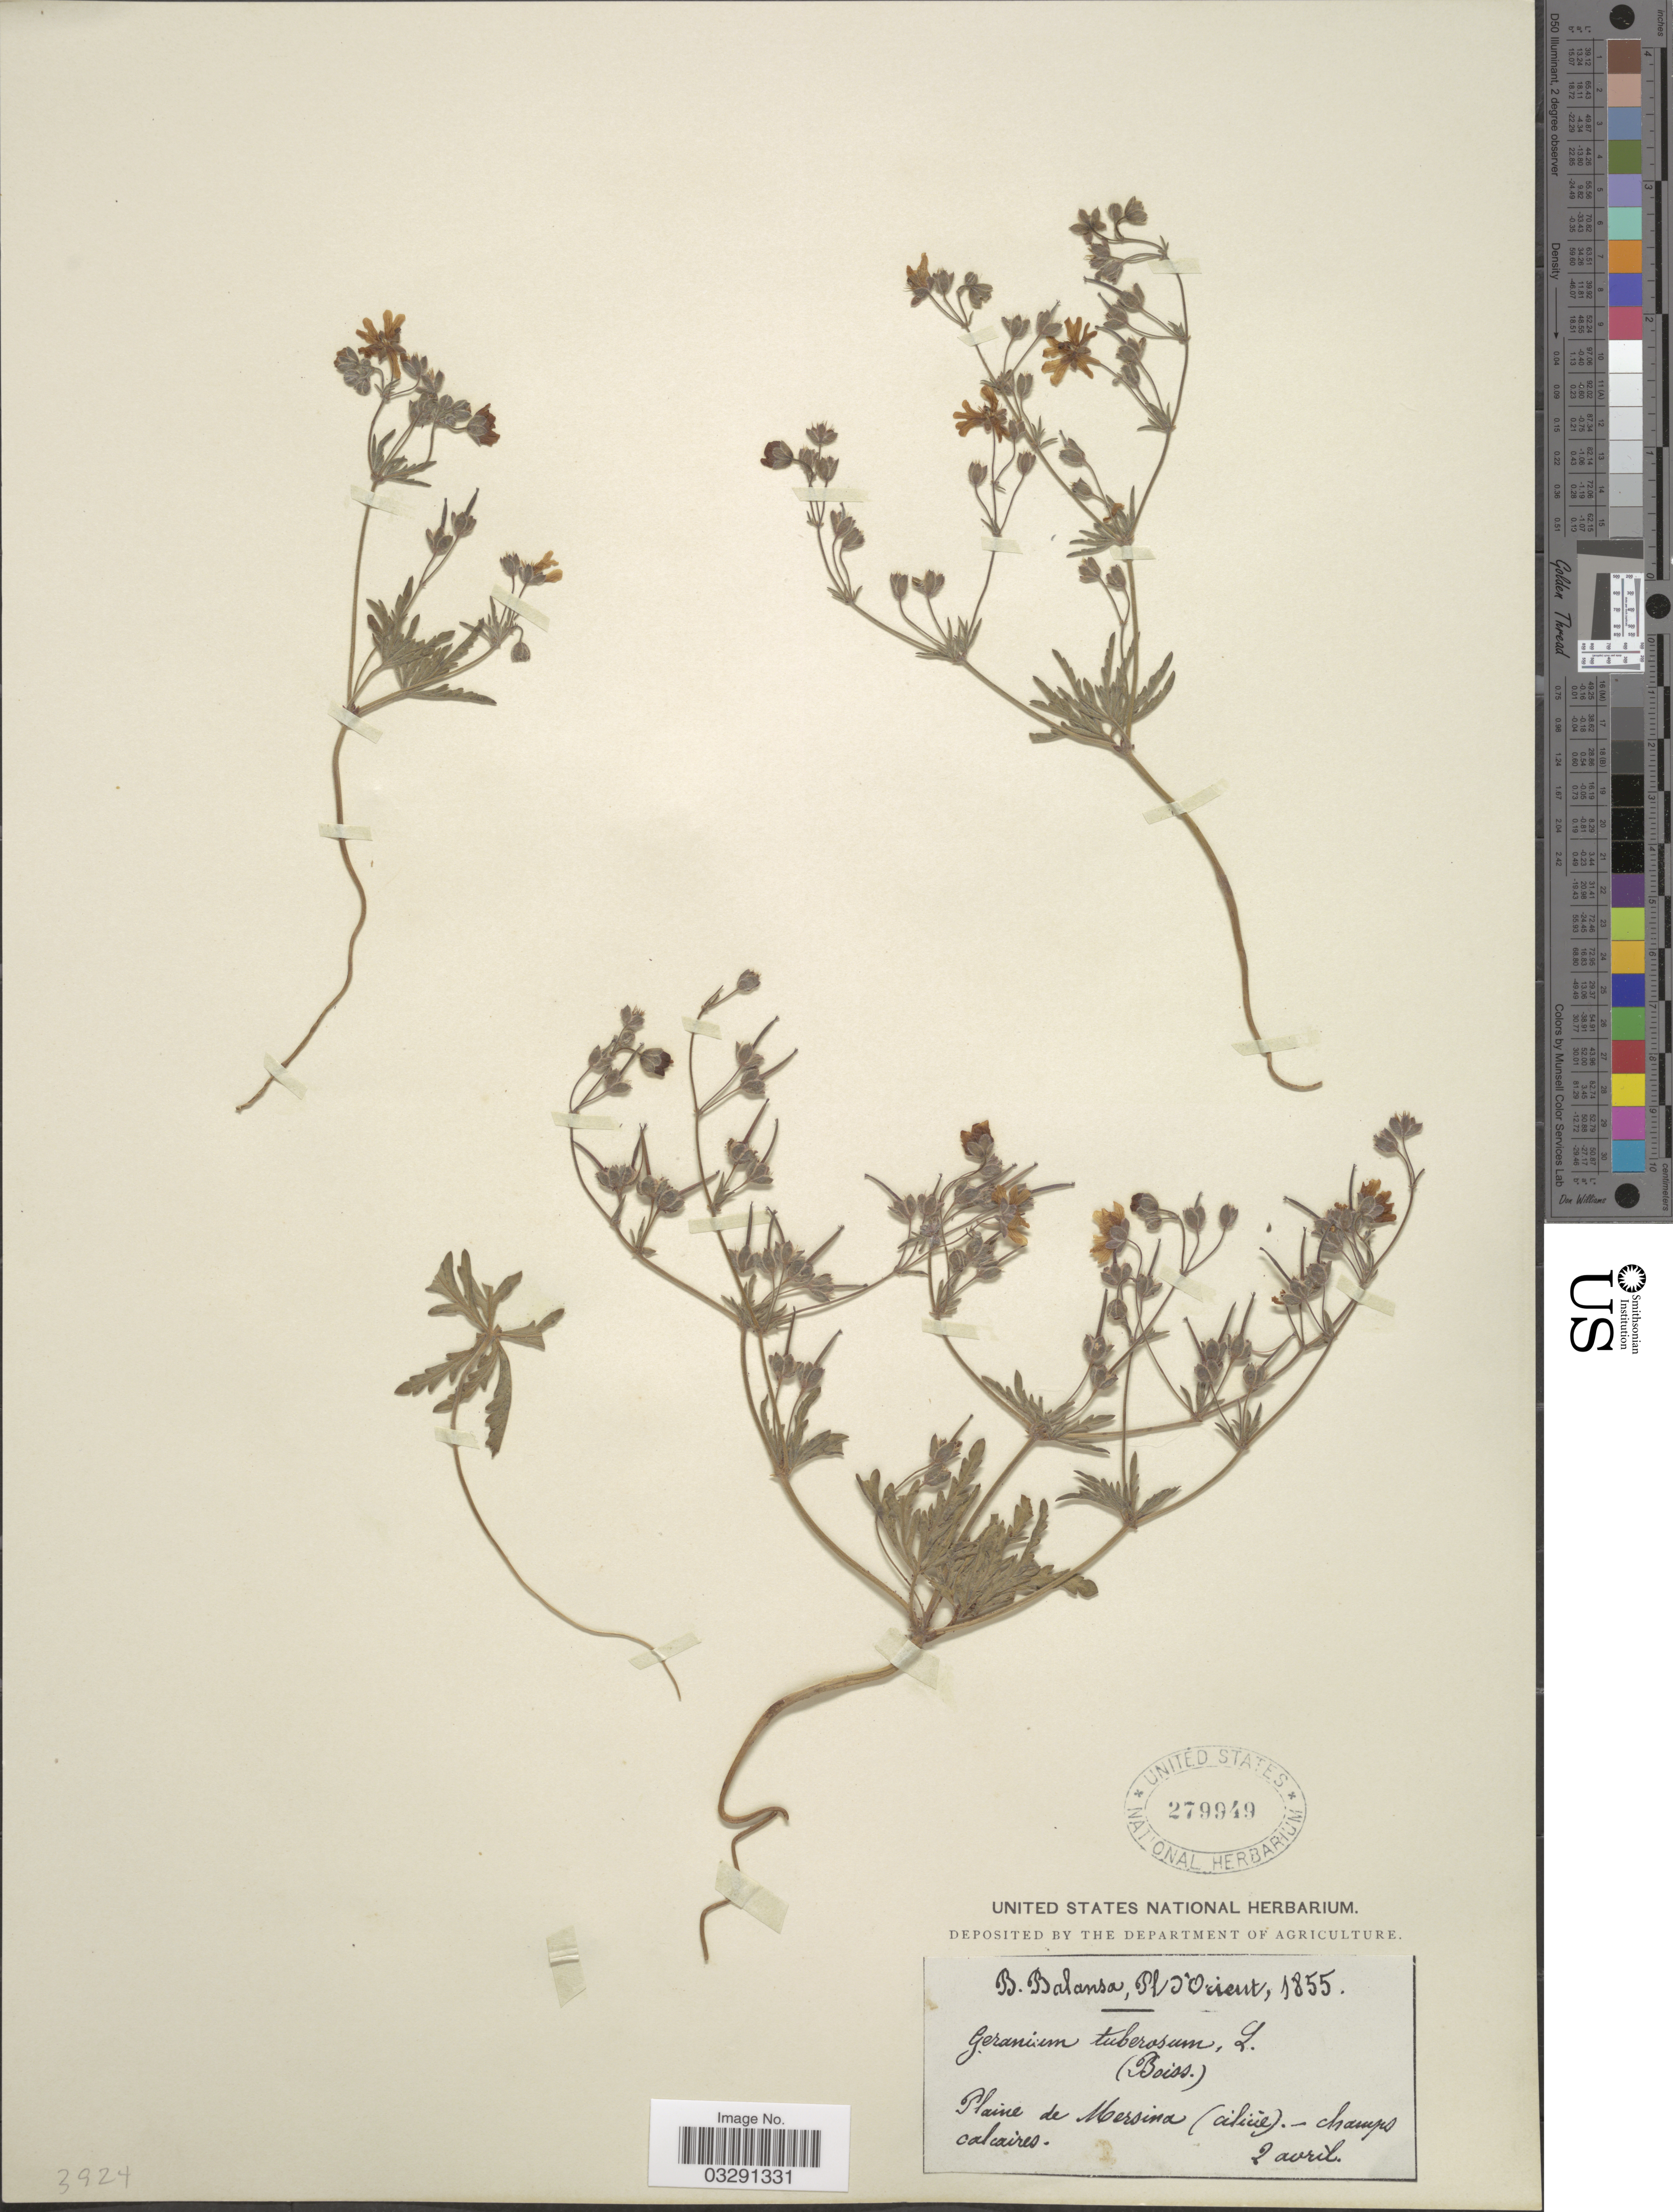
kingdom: Plantae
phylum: Tracheophyta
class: Magnoliopsida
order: Geraniales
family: Geraniaceae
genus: Geranium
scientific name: Geranium tuberosum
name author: L.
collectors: B. Balansa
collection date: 1855-04-02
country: Turkey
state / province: Mersin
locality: D'Orient, Plaine de Mersina (cilicie) - champs calcaires.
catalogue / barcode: US 279949